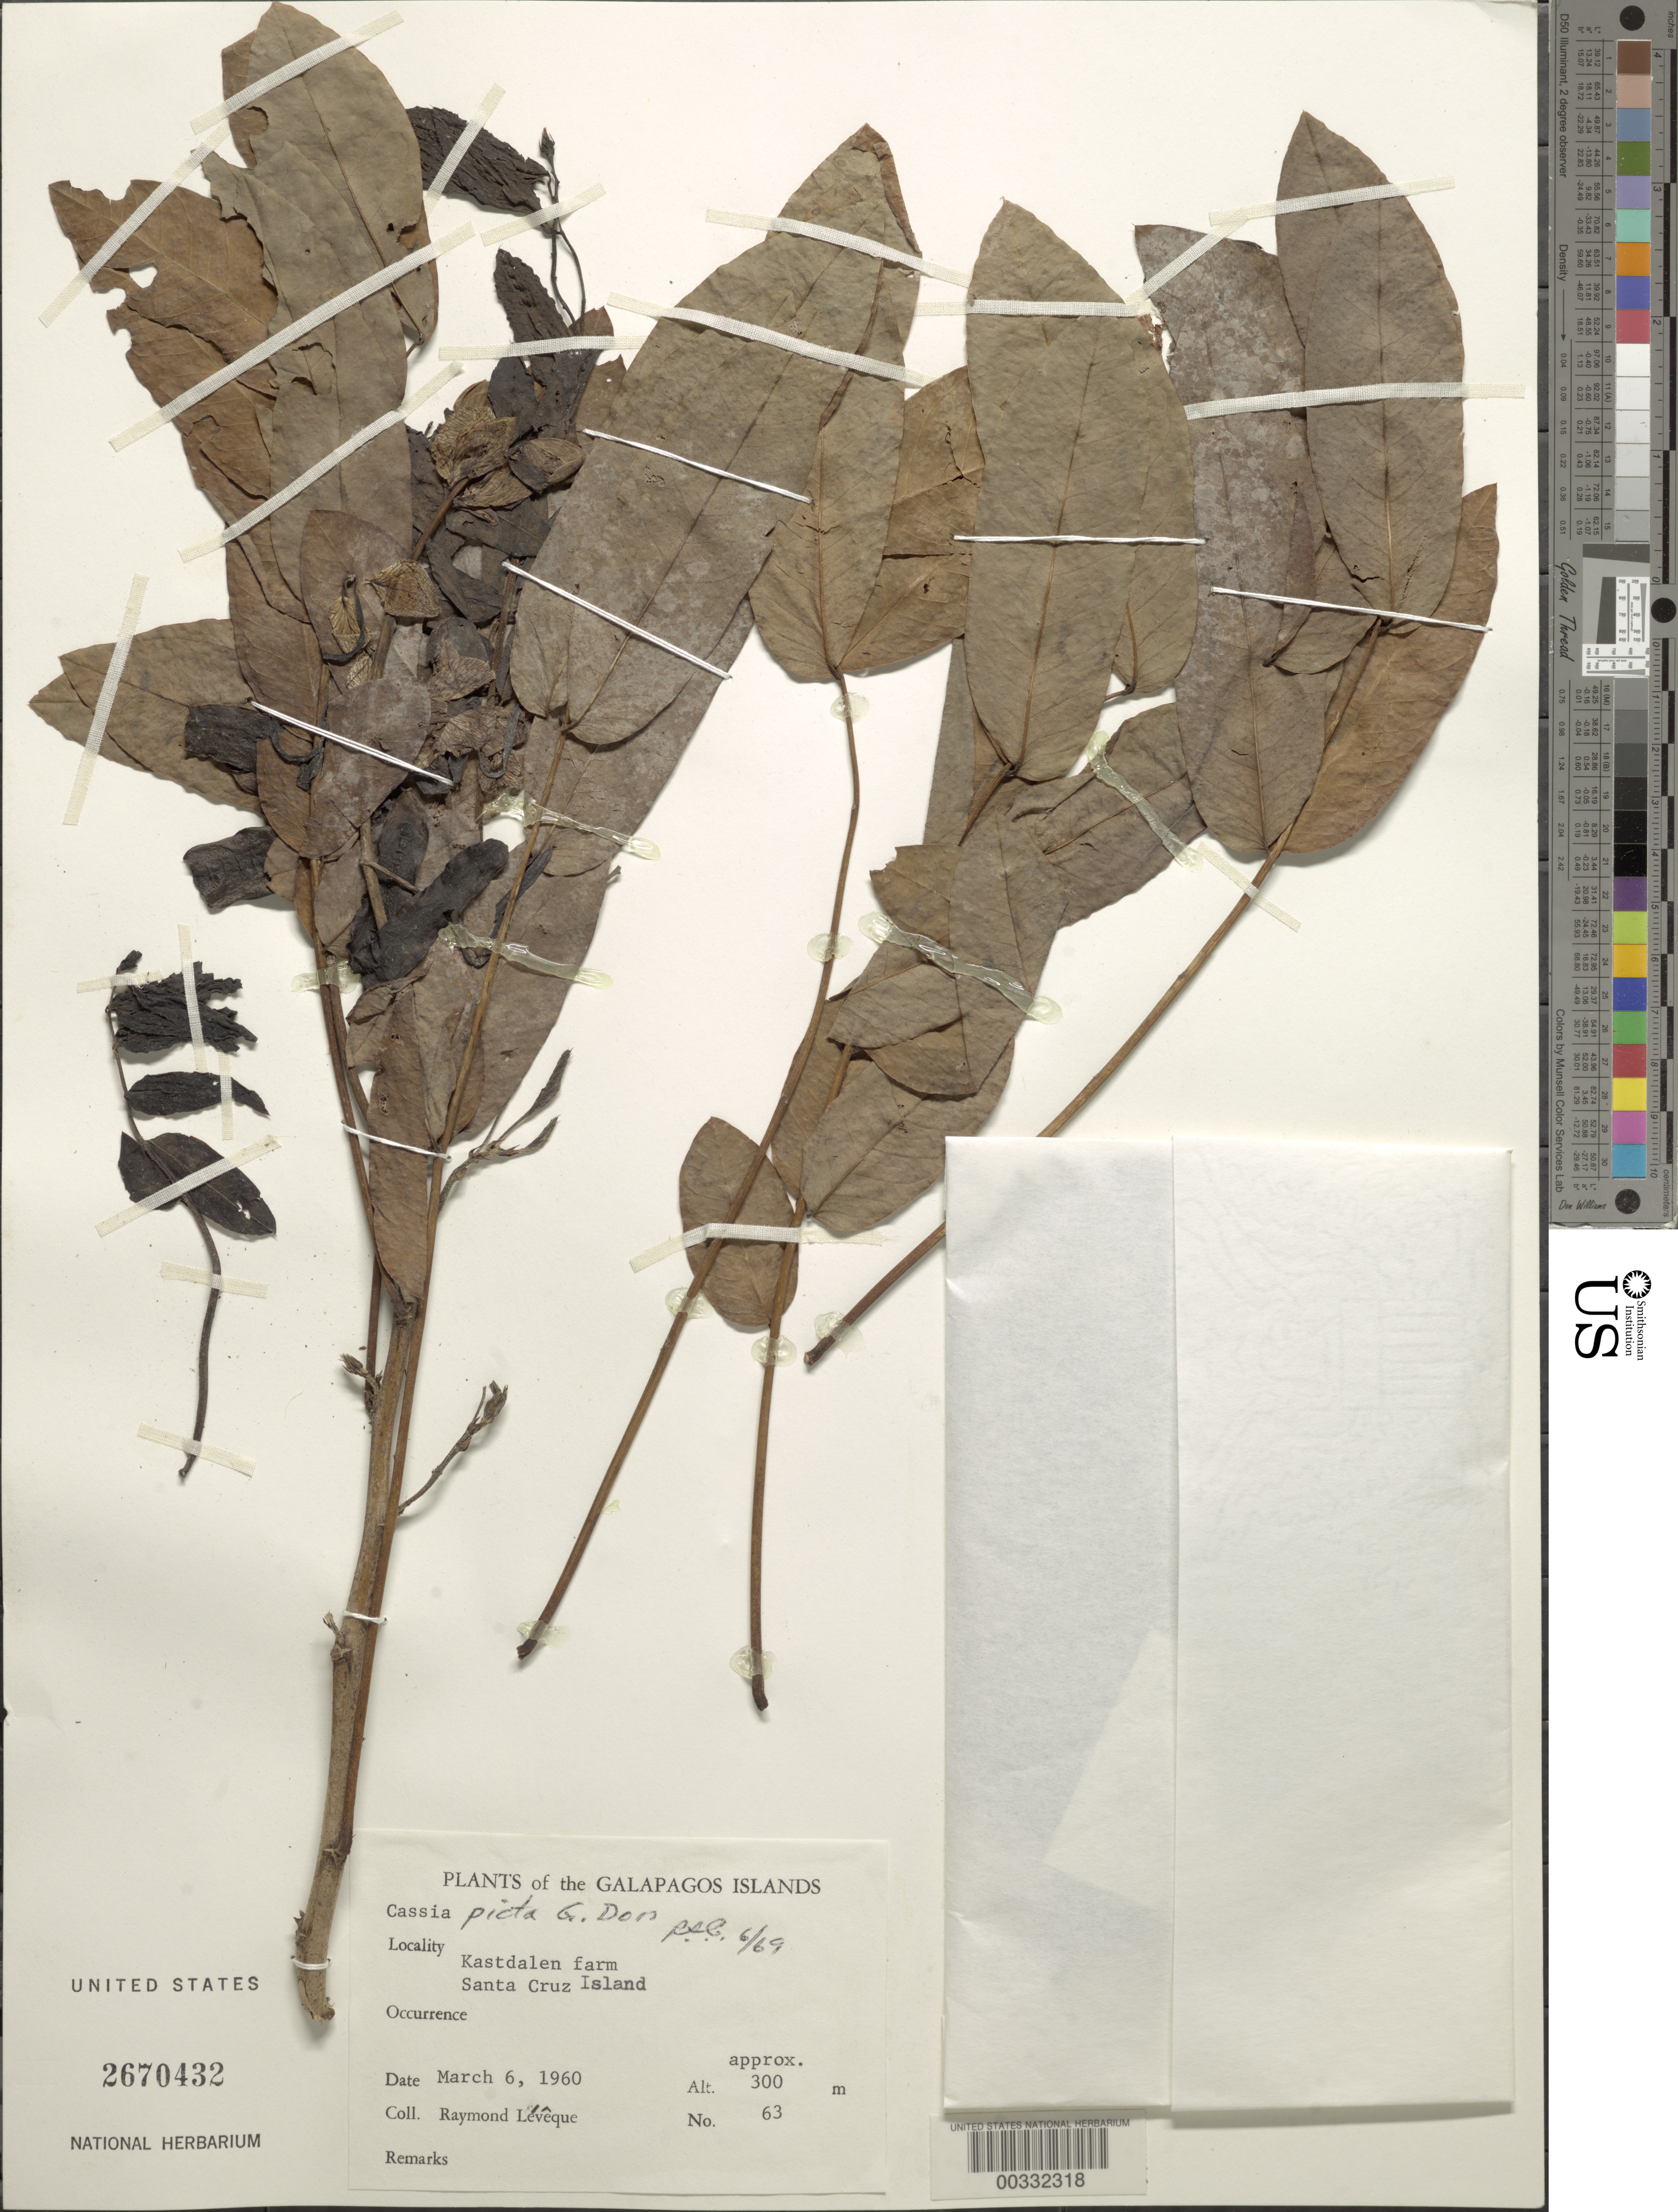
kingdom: Plantae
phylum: Tracheophyta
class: Magnoliopsida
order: Fabales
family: Fabaceae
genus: Senna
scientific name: Senna pistaciifolia var. picta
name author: (G. Don) H.S. Irwin & Barneby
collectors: R. Lévêque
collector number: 63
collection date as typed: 06 Mar 1960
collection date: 1960-03-06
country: Ecuador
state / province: Colón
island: Santa Cruz [Indefatigable, Chaves]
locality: Kastdalen Farm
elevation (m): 300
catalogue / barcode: US 2670432